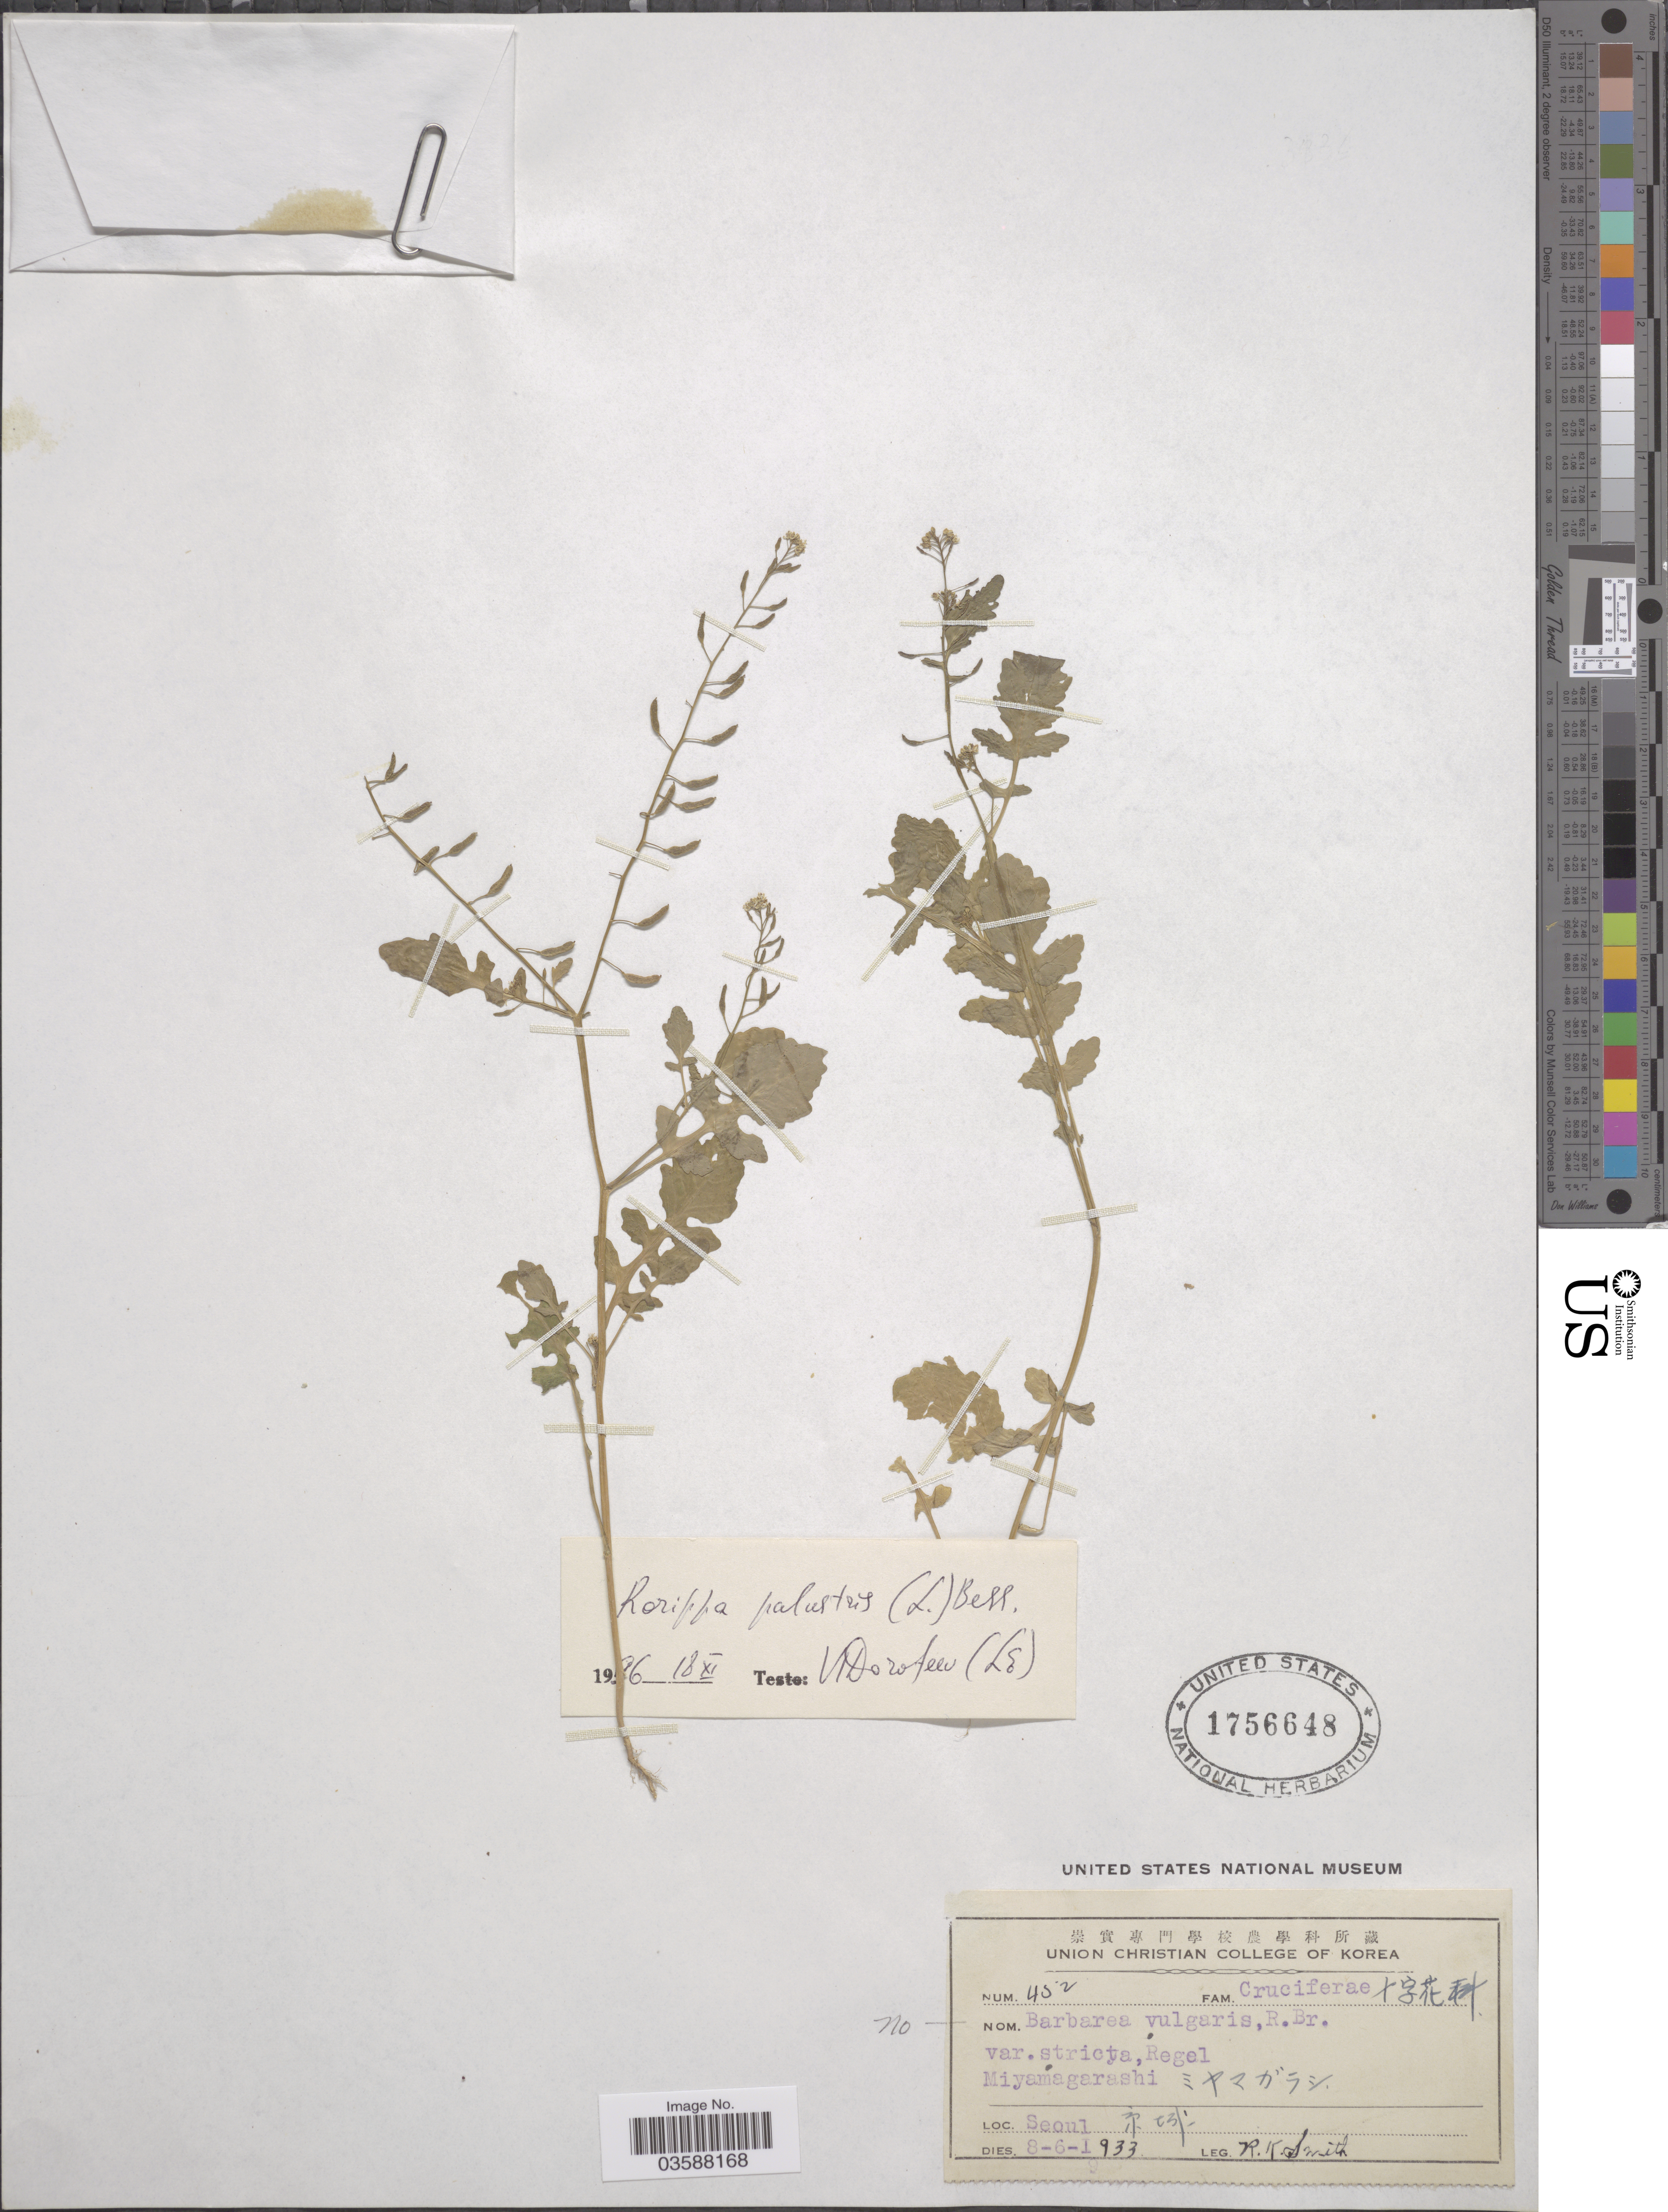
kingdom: Plantae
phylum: Tracheophyta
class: Magnoliopsida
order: Brassicales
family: Brassicaceae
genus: Rorippa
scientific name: Rorippa palustris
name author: (L.) Besser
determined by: Dorofeyev, V. I.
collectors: R. Smith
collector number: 452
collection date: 1933-06-08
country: South Korea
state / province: Seoul Special City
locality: Seoul X.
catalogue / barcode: US 1756648